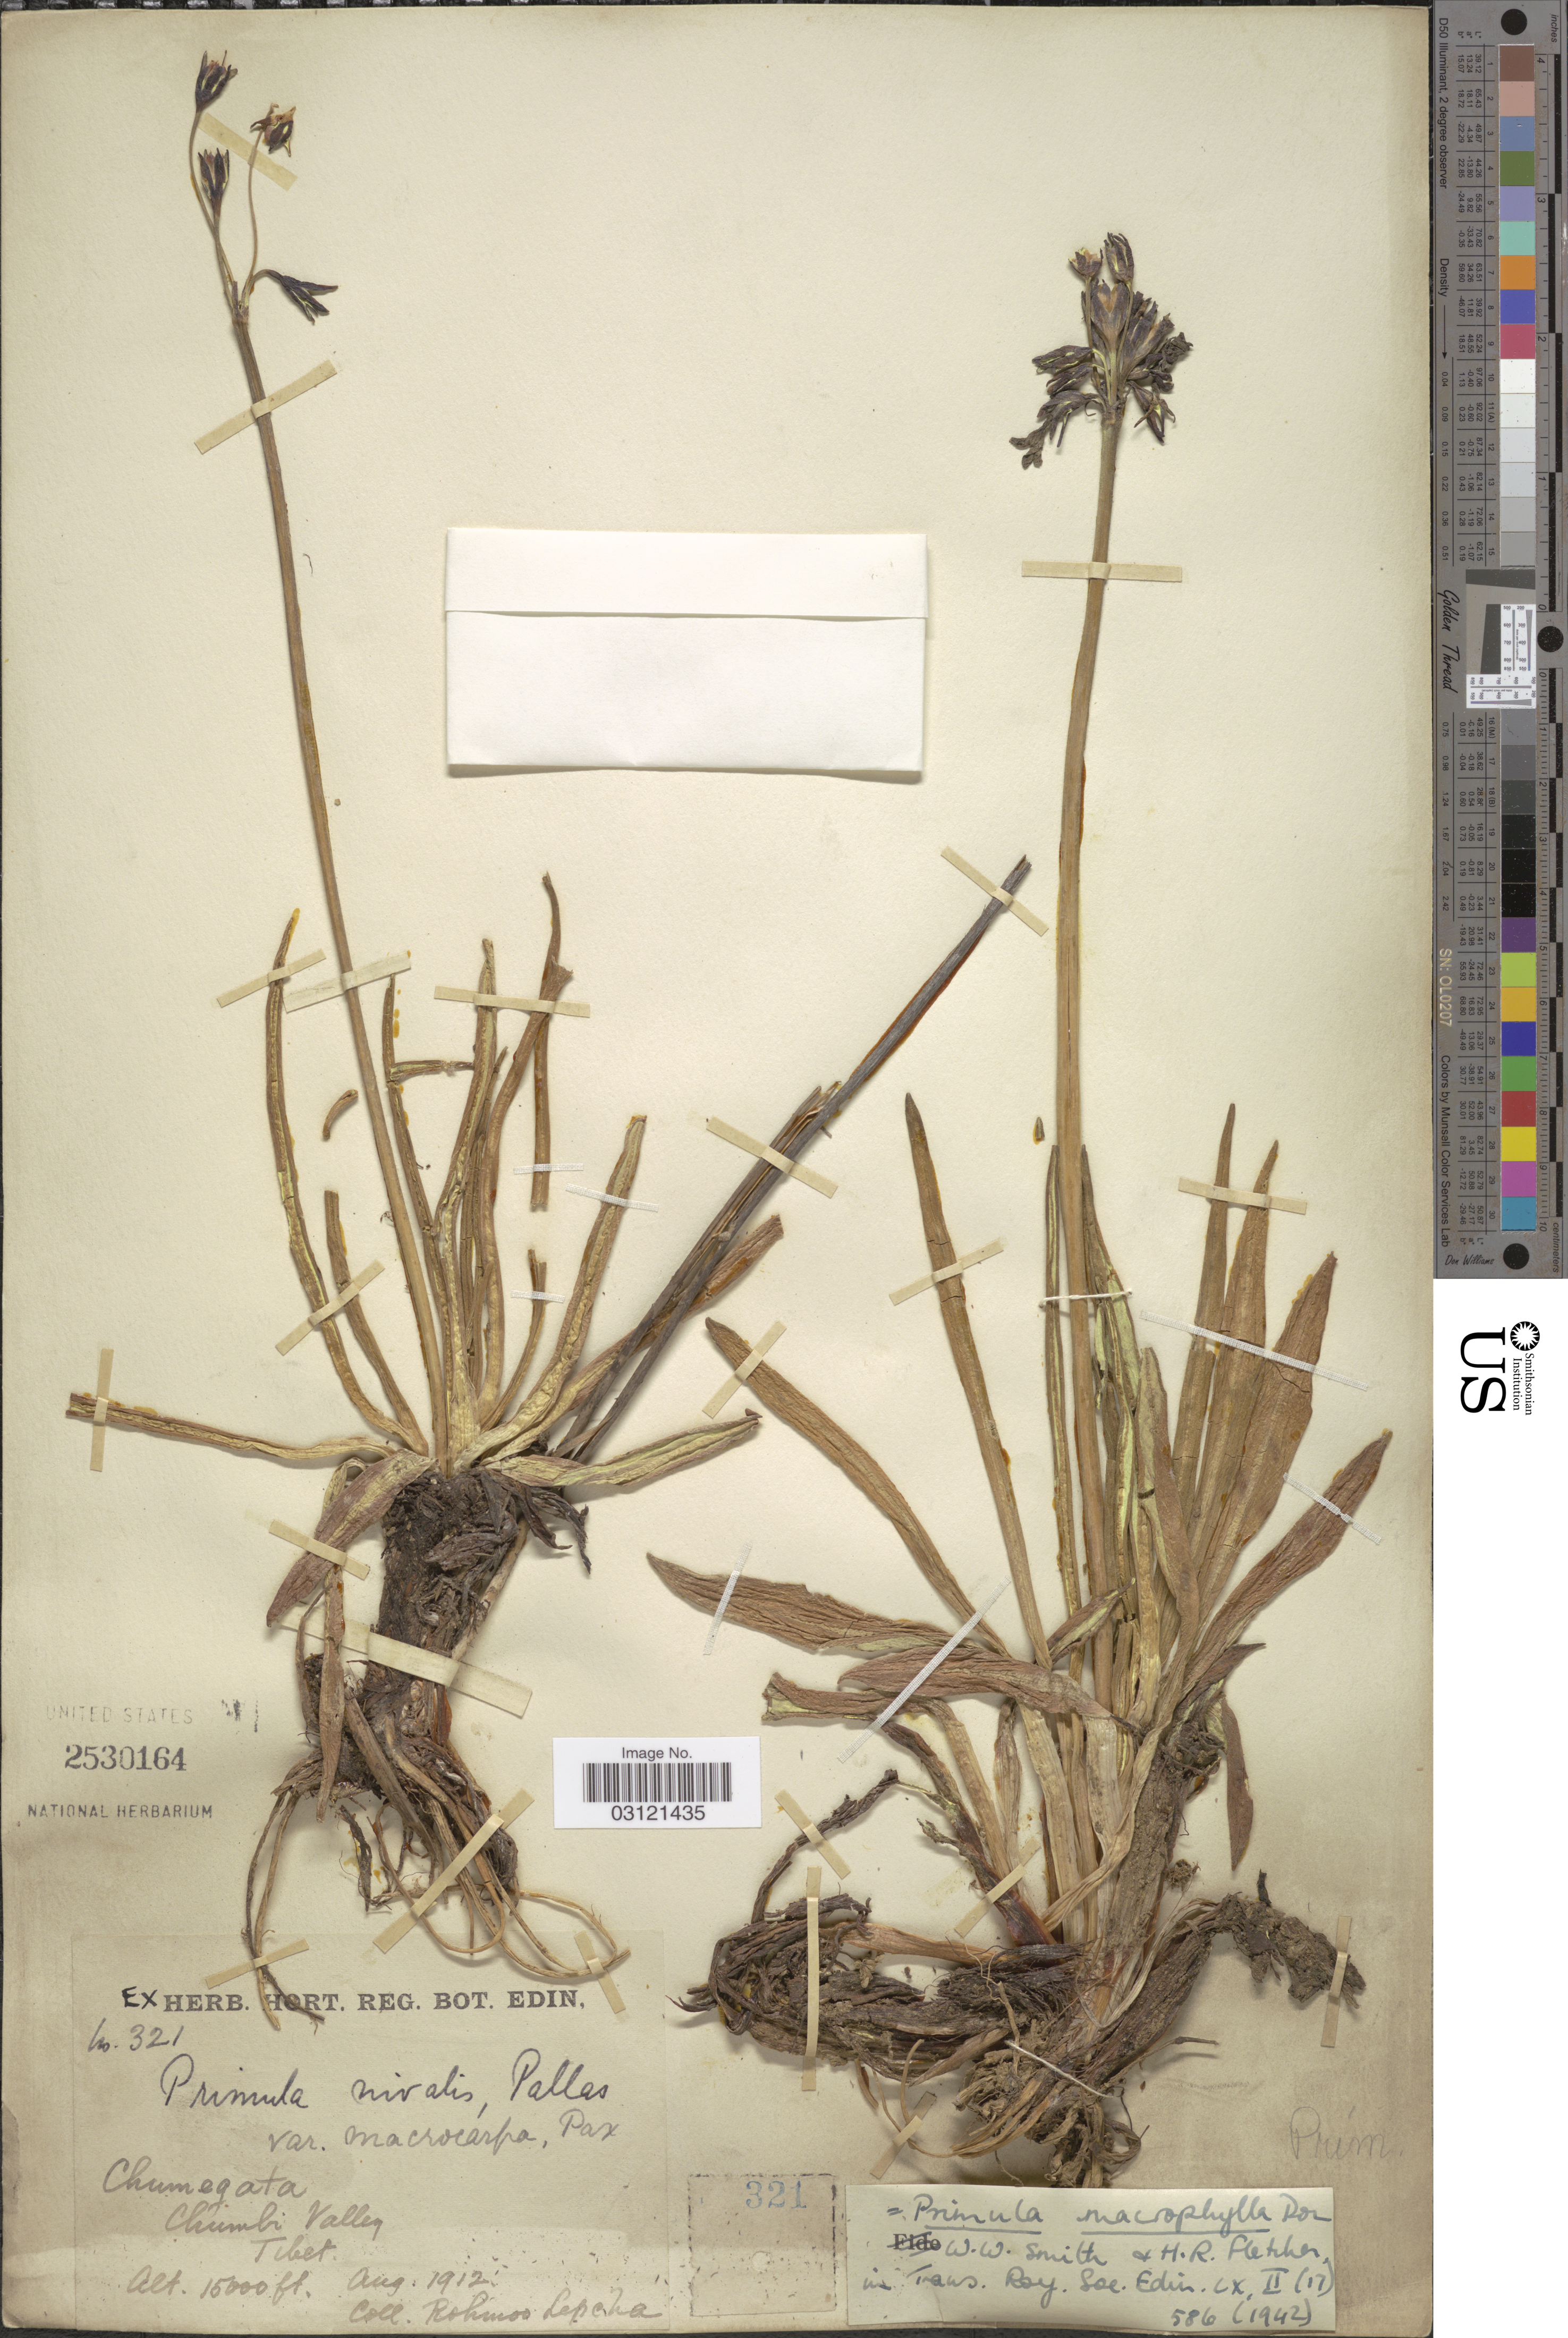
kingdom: Plantae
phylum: Tracheophyta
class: Magnoliopsida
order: Ericales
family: Primulaceae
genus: Primula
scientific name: Primula macrophylla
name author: D. Don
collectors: R. Lepcha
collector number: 321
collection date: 1912-08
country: China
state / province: Xizang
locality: Chumegata, Chumbi Valley, Tibet.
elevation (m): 4572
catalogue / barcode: US 2530164